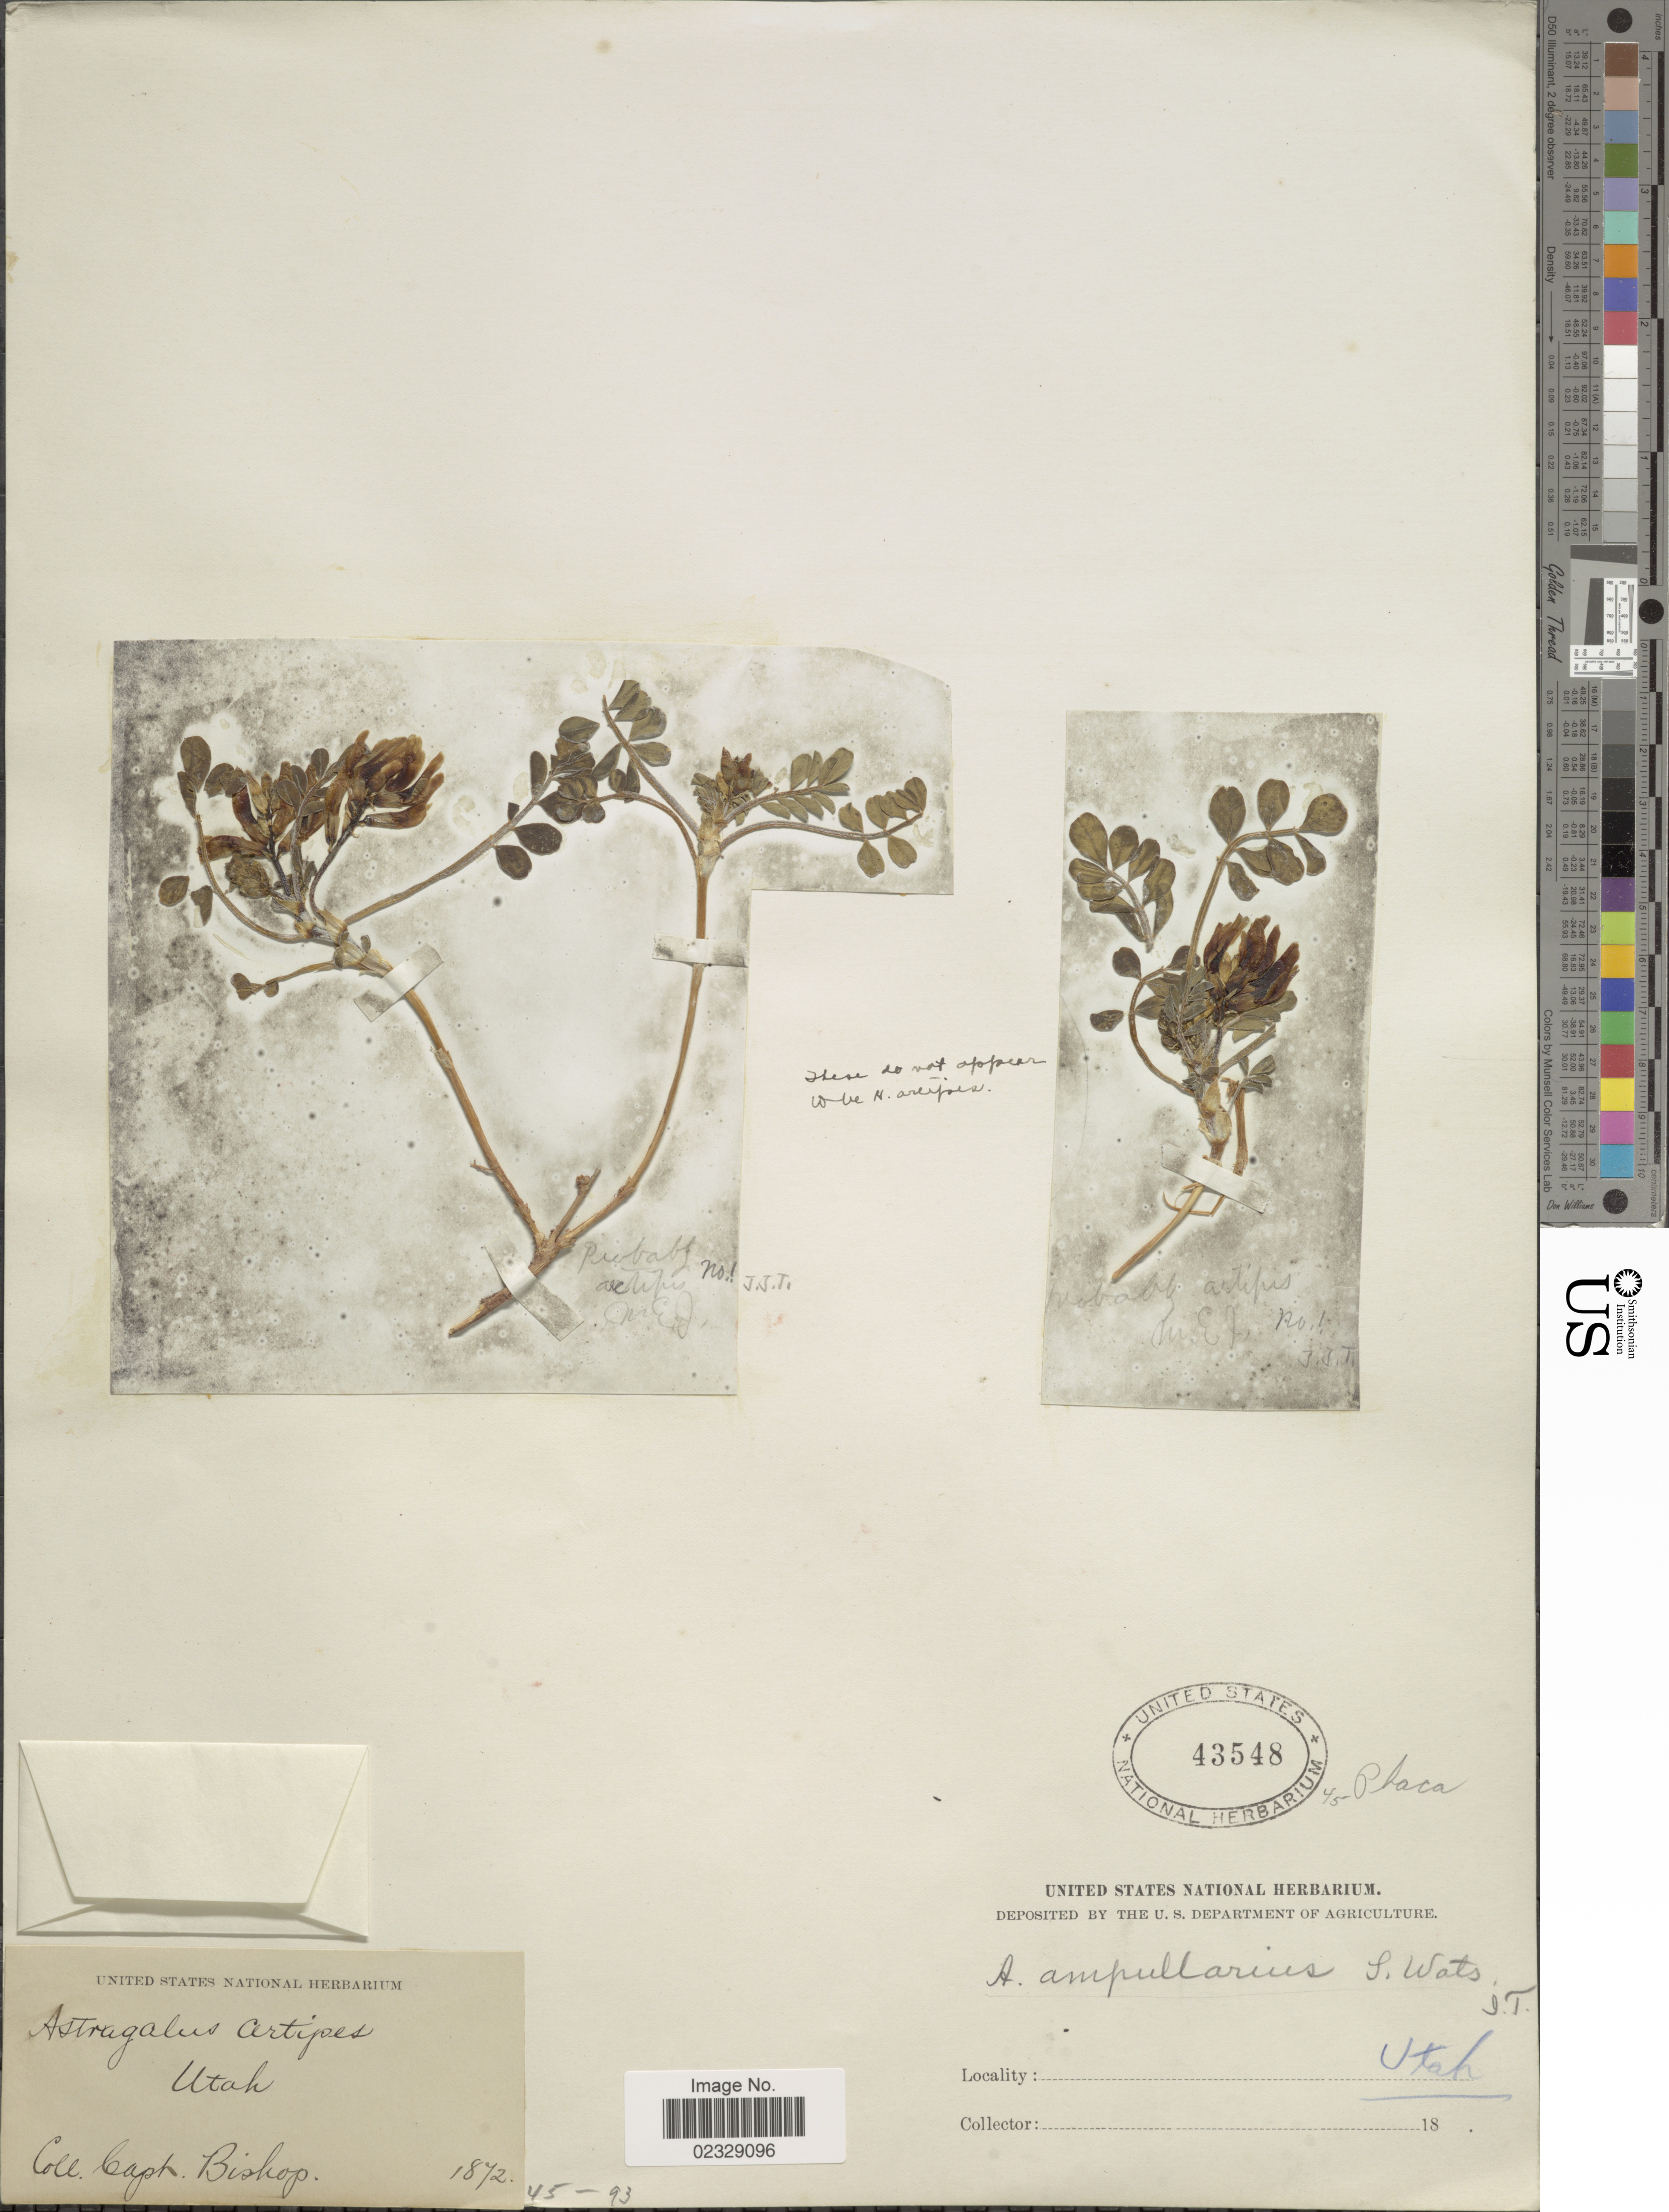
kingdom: Plantae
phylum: Tracheophyta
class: Magnoliopsida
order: Fabales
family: Fabaceae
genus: Astragalus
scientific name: Astragalus ampullarius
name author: S. Watson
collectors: F. M. Bishop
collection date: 1872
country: United States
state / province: Utah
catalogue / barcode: US 43548